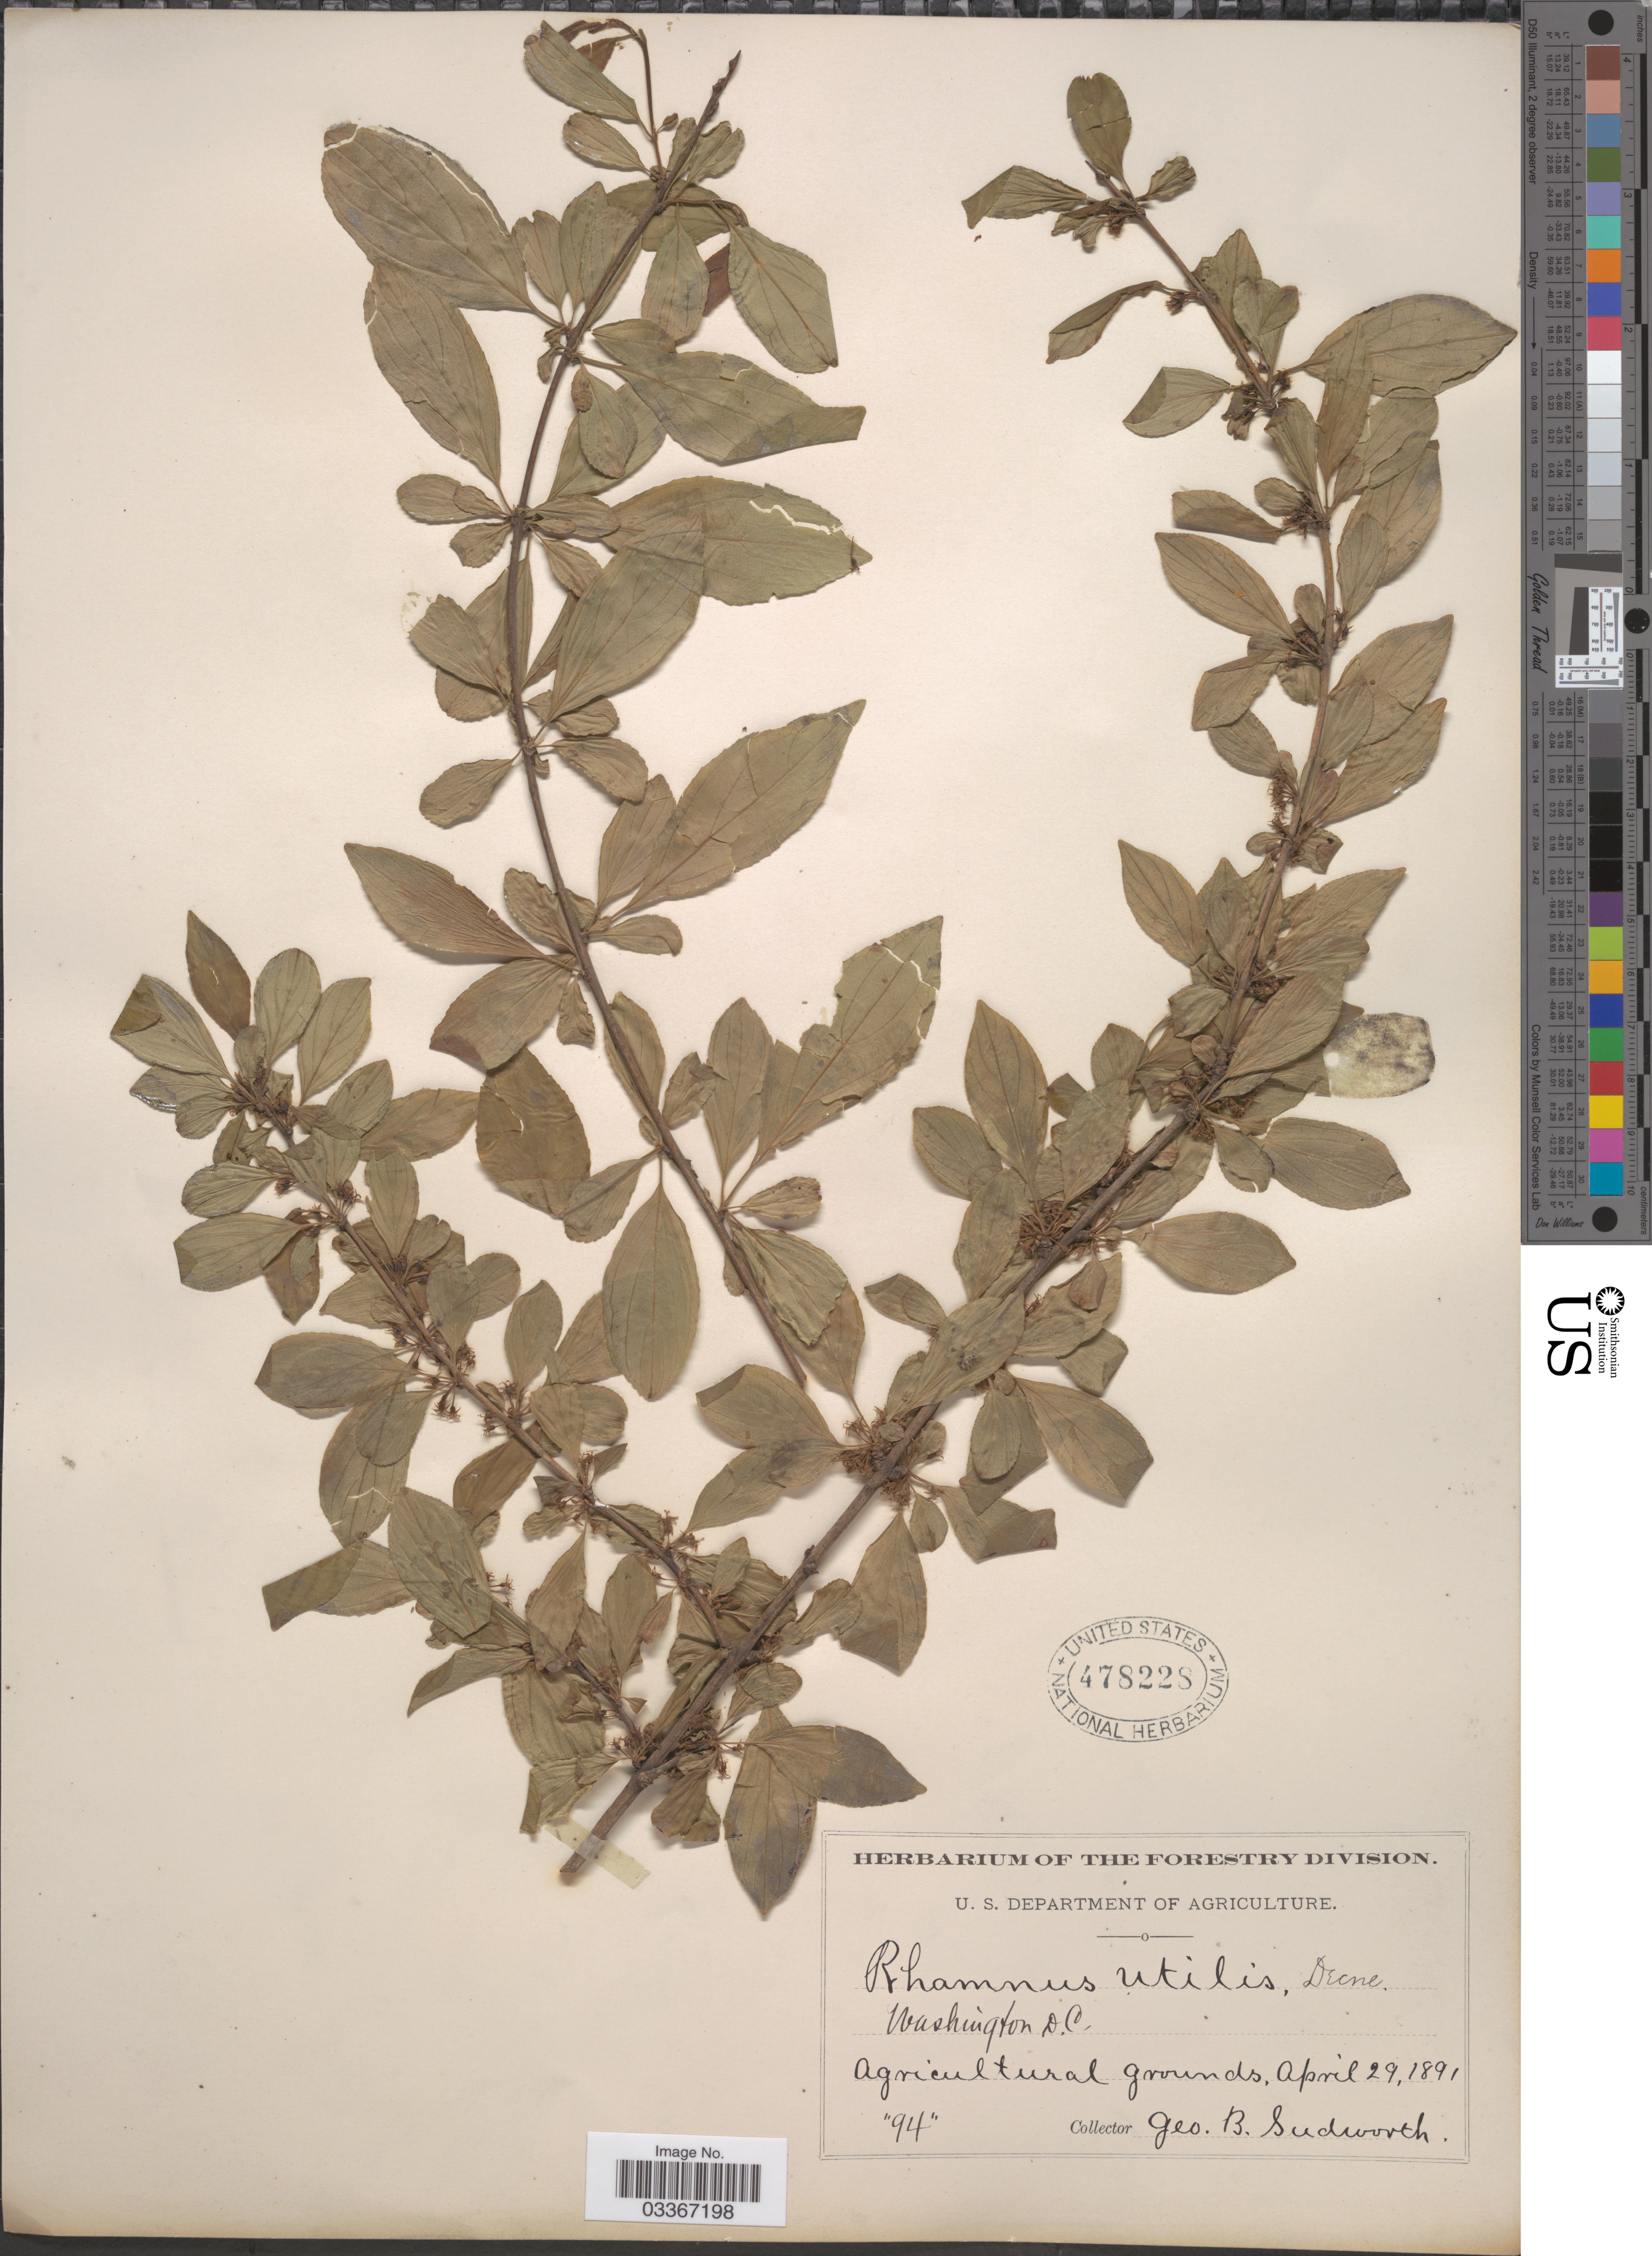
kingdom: Plantae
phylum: Tracheophyta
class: Magnoliopsida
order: Rosales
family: Rhamnaceae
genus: Rhamnus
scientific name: Rhamnus utilis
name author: Decne.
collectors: G. B. Sudworth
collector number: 94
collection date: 1891-04-29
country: United States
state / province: District of Columbia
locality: Washington D.C. Agricultural grounds.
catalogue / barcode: US 478228